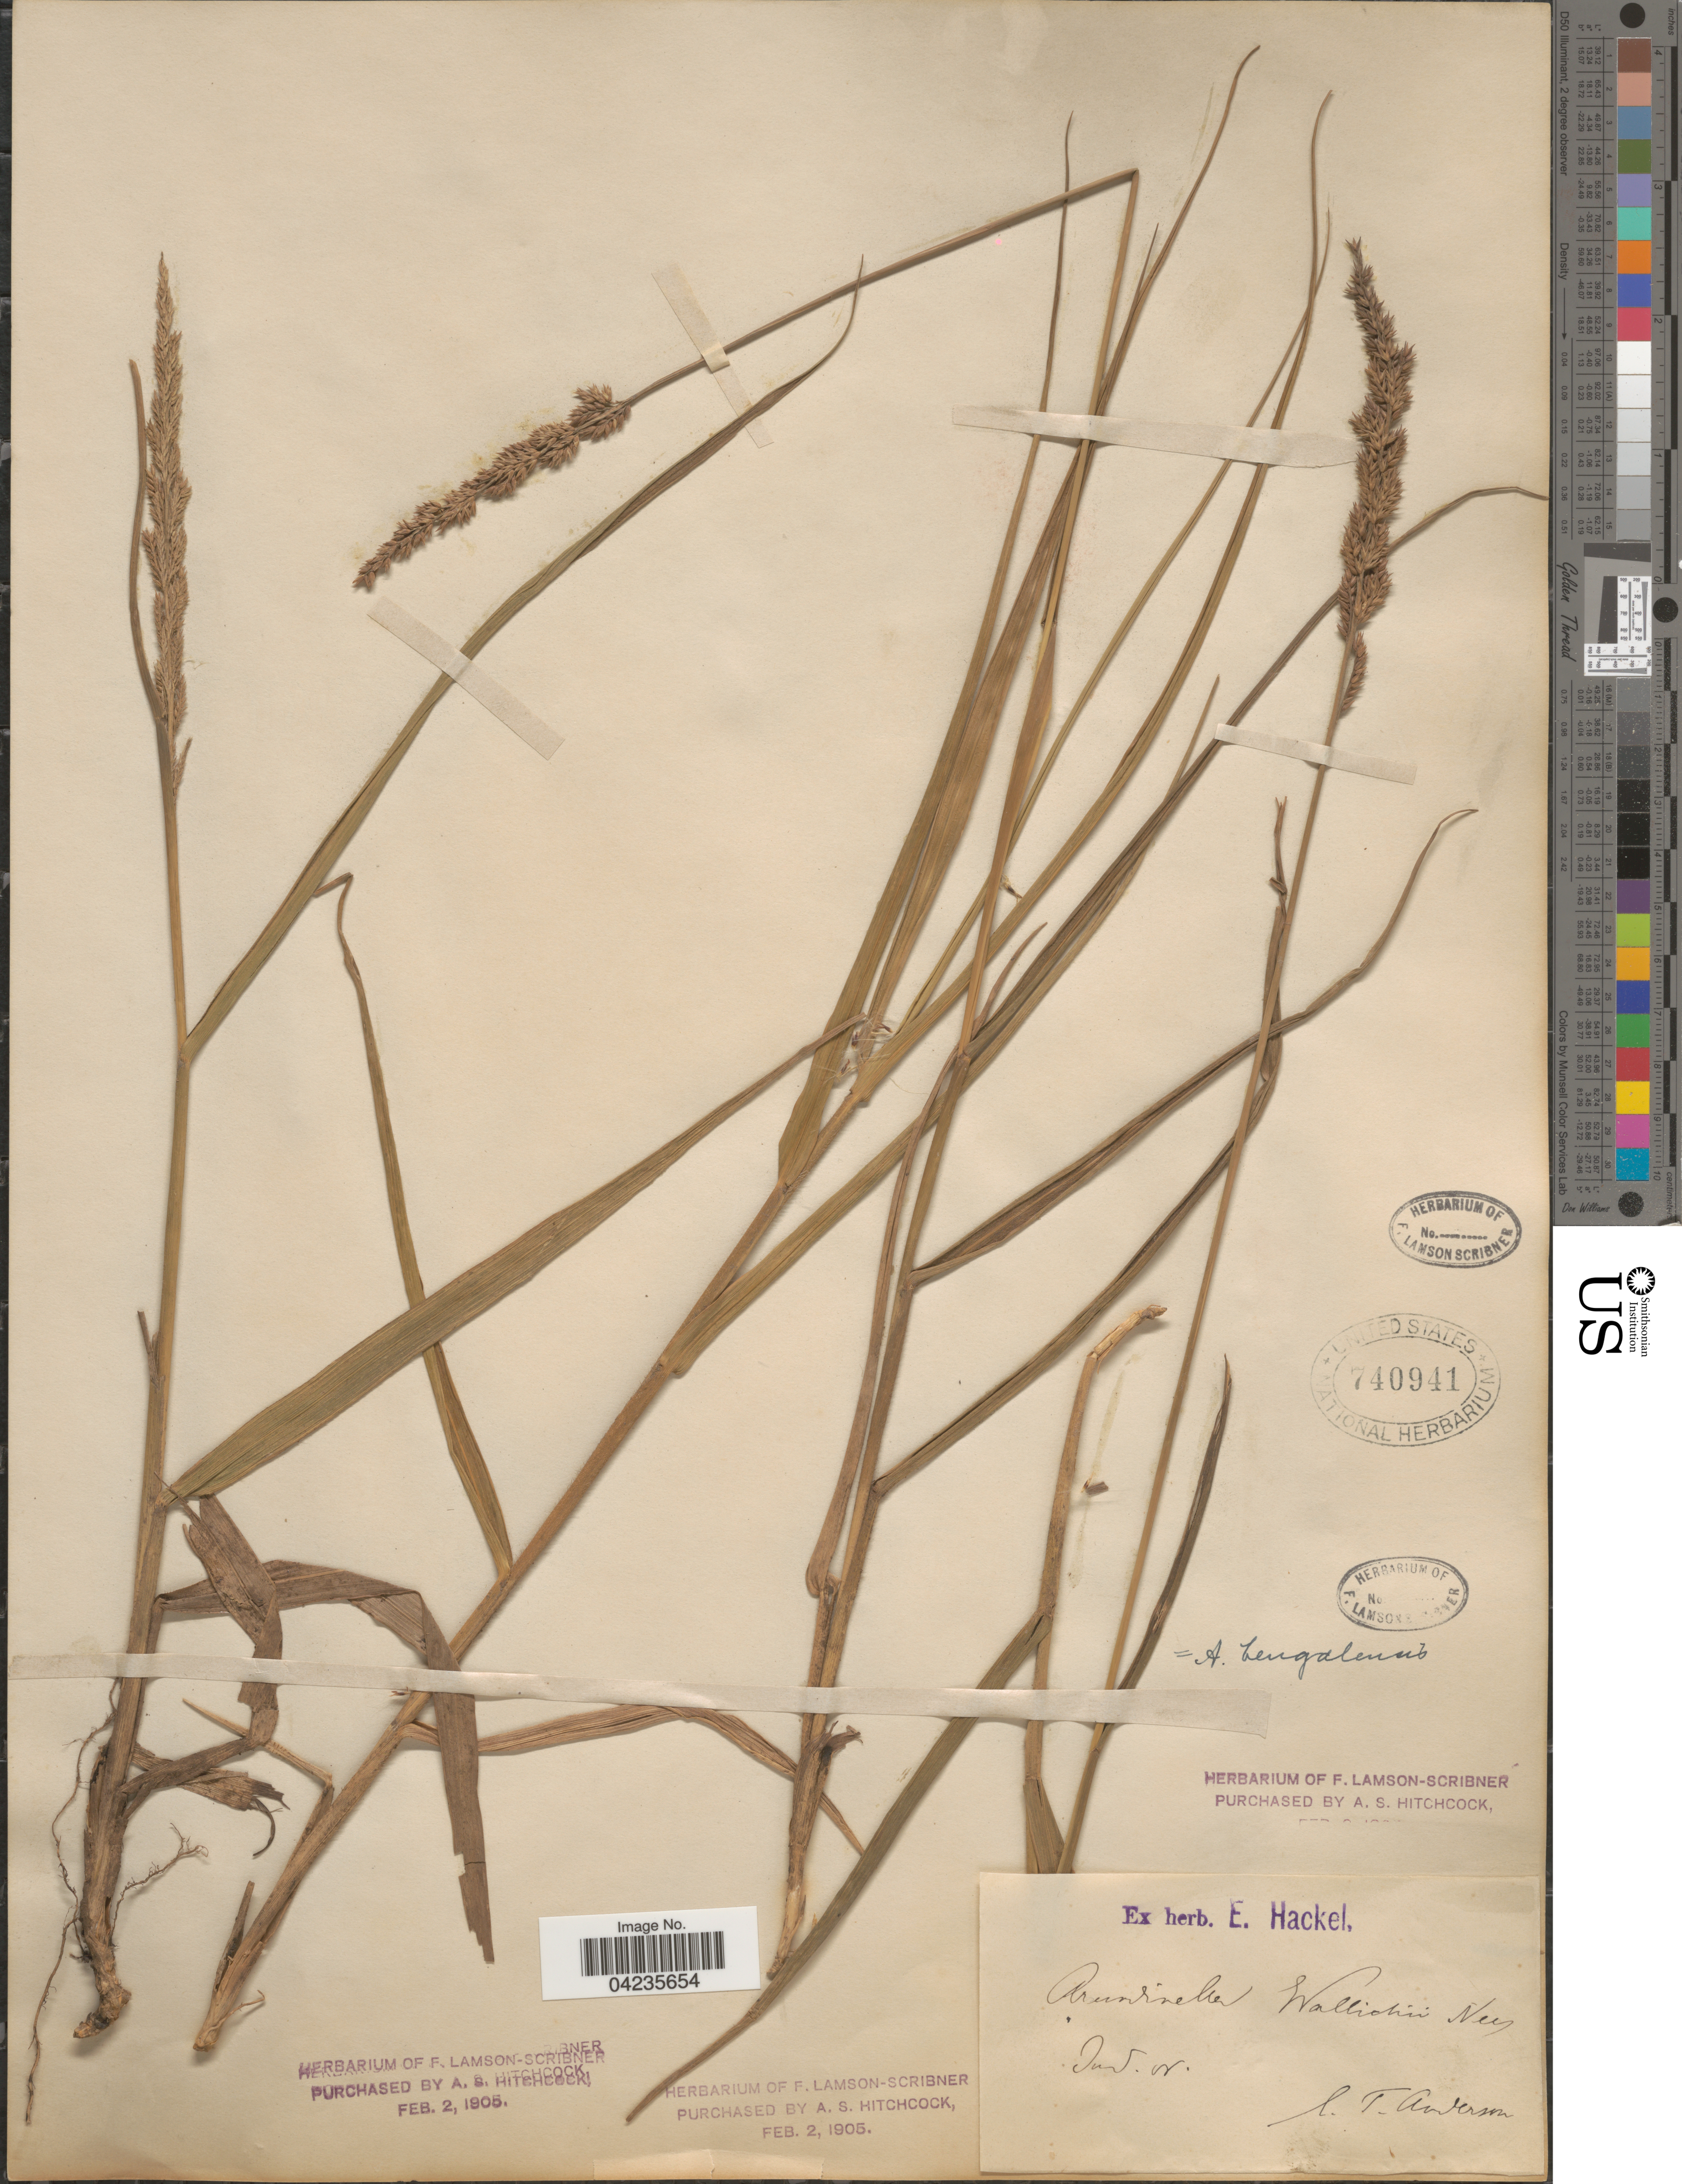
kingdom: Plantae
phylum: Tracheophyta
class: Liliopsida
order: Poales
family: Poaceae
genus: Arundinella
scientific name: Arundinella bengalensis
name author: (Spreng.) Druce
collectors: T. Anderson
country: India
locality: Ind. or.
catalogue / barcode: US 740941